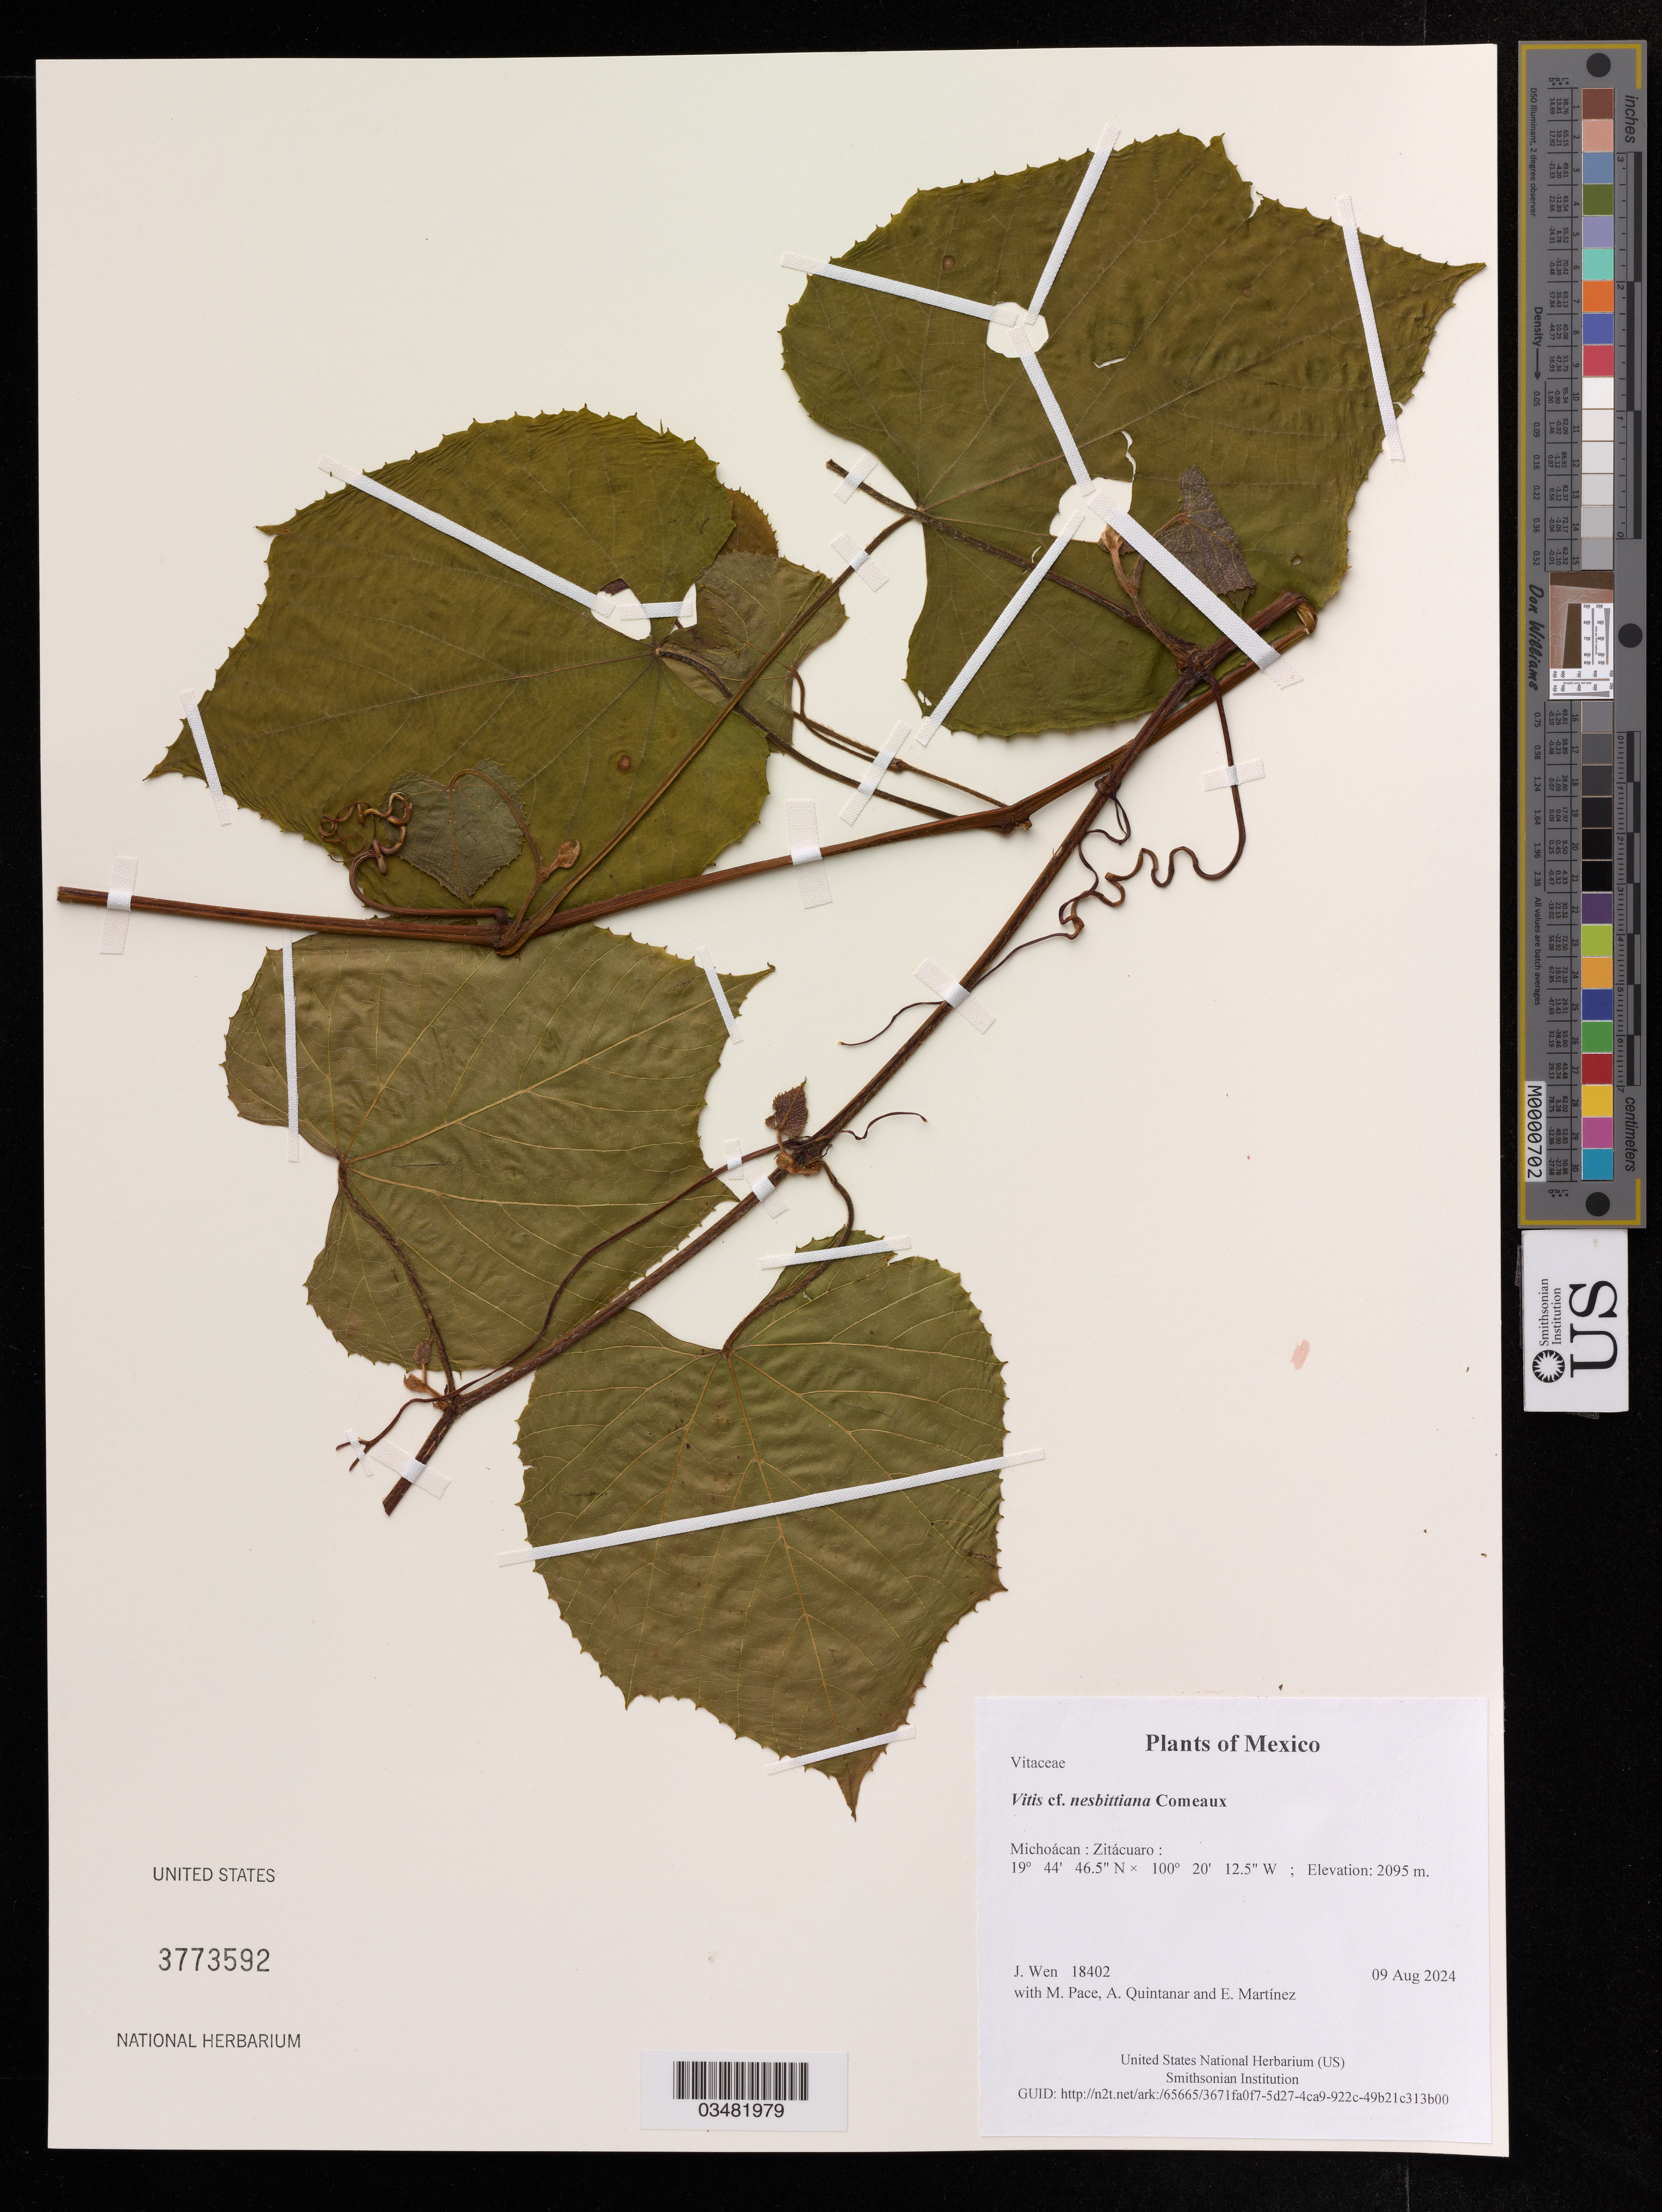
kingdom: Plantae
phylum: Tracheophyta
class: Magnoliopsida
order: Vitales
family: Vitaceae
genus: Vitis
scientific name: Vitis nesbittiana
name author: Comeaux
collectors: J. Wen, M. Pace, A. Quintanar & E. Martinez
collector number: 18402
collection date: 2024-08-09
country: Mexico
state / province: Michoácan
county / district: Zitácuaro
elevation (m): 2095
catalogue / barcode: US 3773592